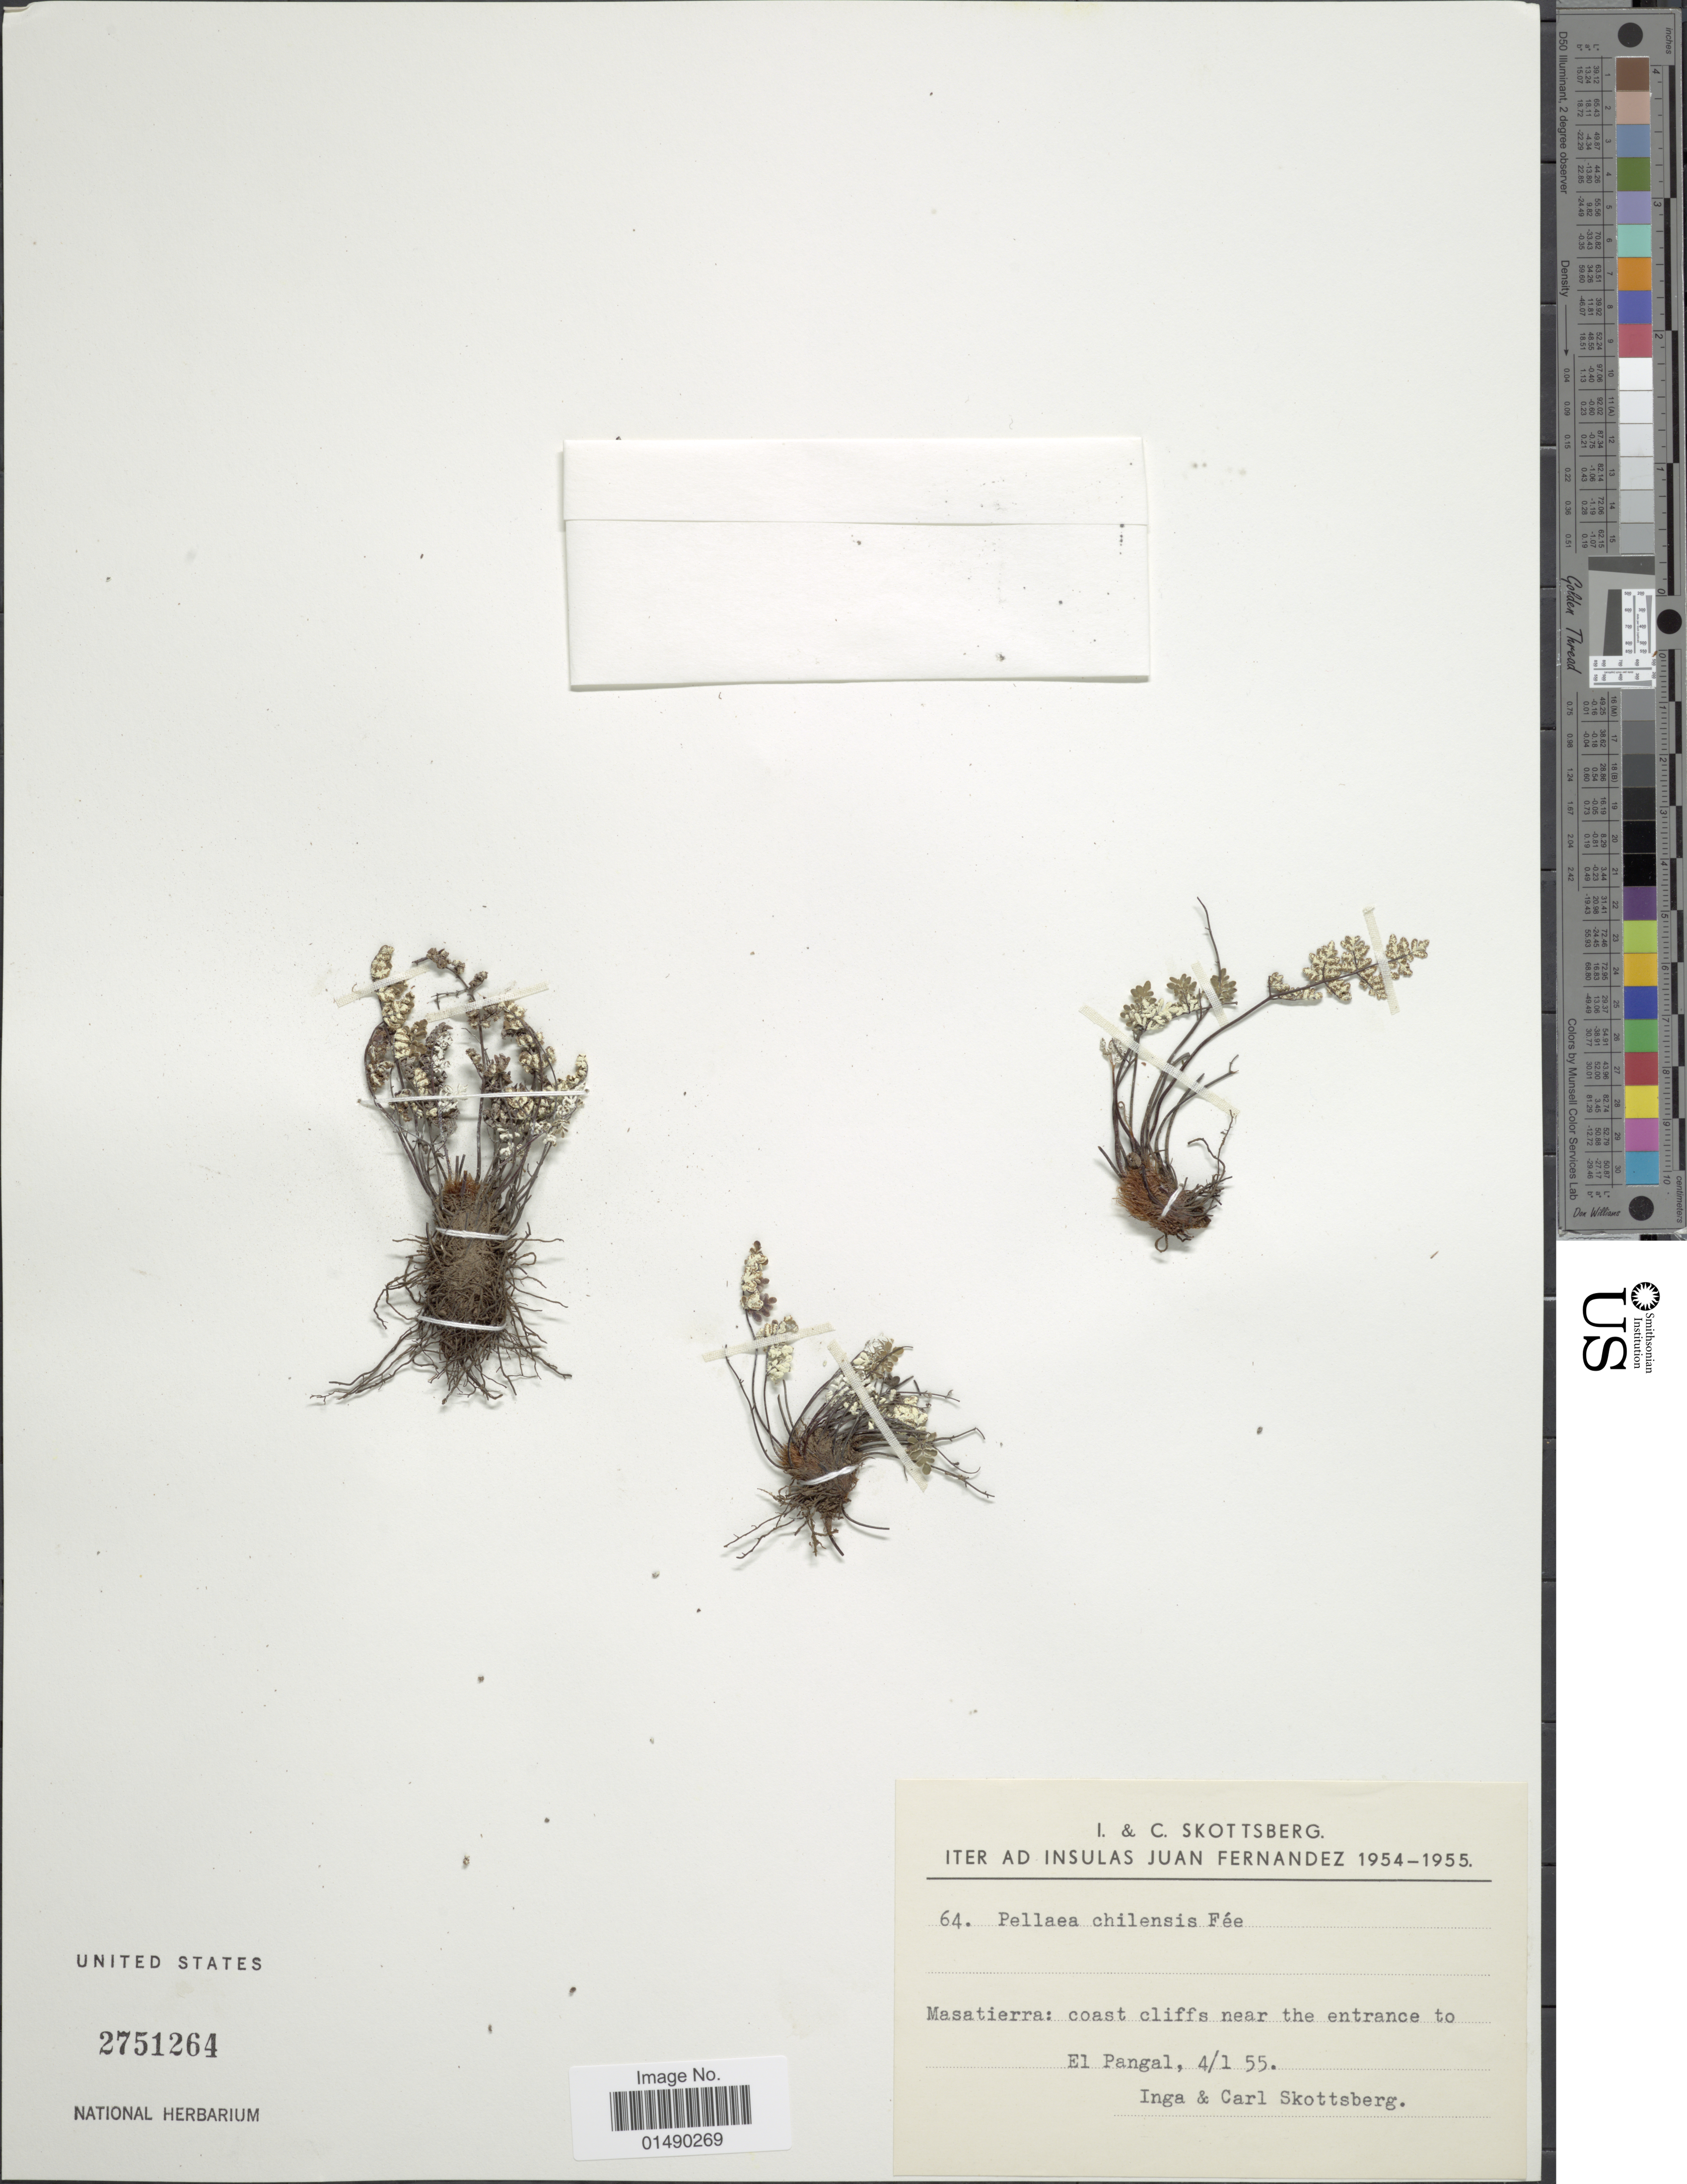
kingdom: Plantae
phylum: Tracheophyta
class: Polypodiopsida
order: Polypodiales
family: Pteridaceae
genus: Argyrochosma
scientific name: Argyrochosma chilensis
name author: (Fée & J. Rémy) Windham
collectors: I. Skottsberg & C. Skottsberg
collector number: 64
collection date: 1955-01-04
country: Chile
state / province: Valparaíso (V)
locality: Iter ad Insulas Juan Fernandez, Masatierra: coast cliffs near the entrace to El Pangal.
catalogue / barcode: US 2751264